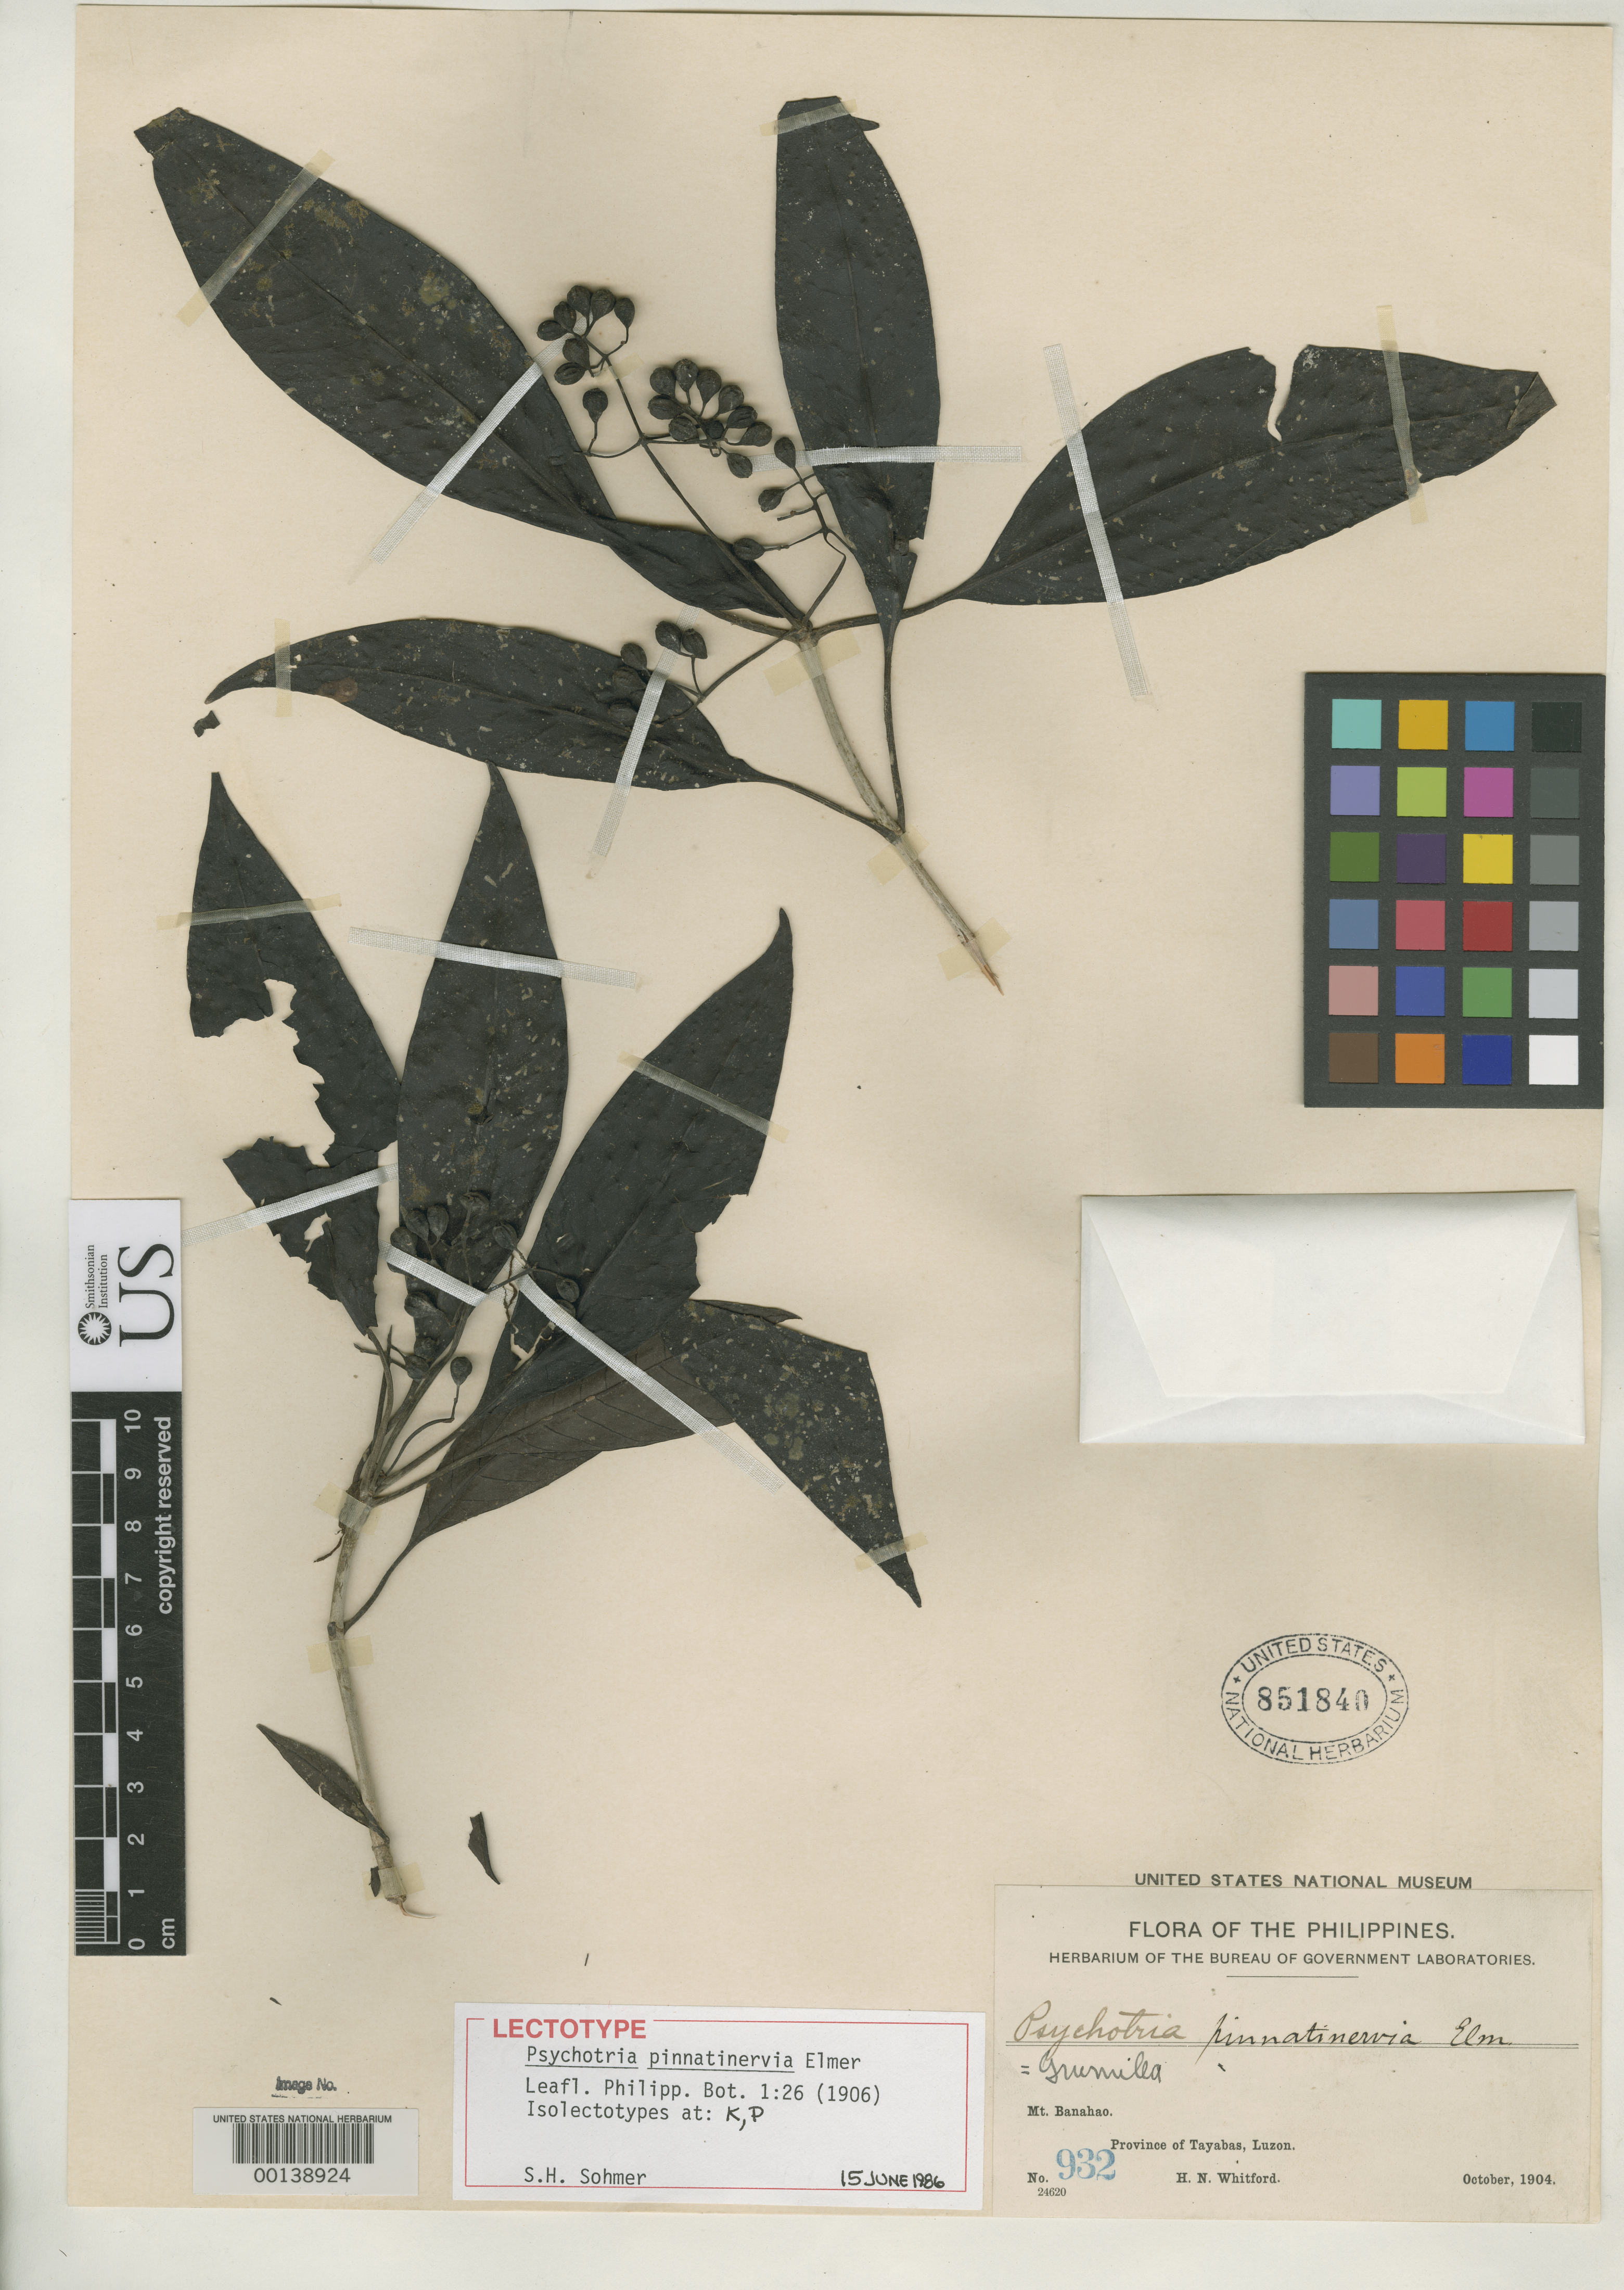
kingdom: Plantae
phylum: Tracheophyta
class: Magnoliopsida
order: Gentianales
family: Rubiaceae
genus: Psychotria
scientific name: Psychotria pinnatinervia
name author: Elmer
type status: Isotype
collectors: H. N. Whitford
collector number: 932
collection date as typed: Oct 1904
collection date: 1904-10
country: Philippines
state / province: Calabarzon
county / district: Quezon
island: Luzon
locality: Mt. Banahao.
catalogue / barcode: US 851840